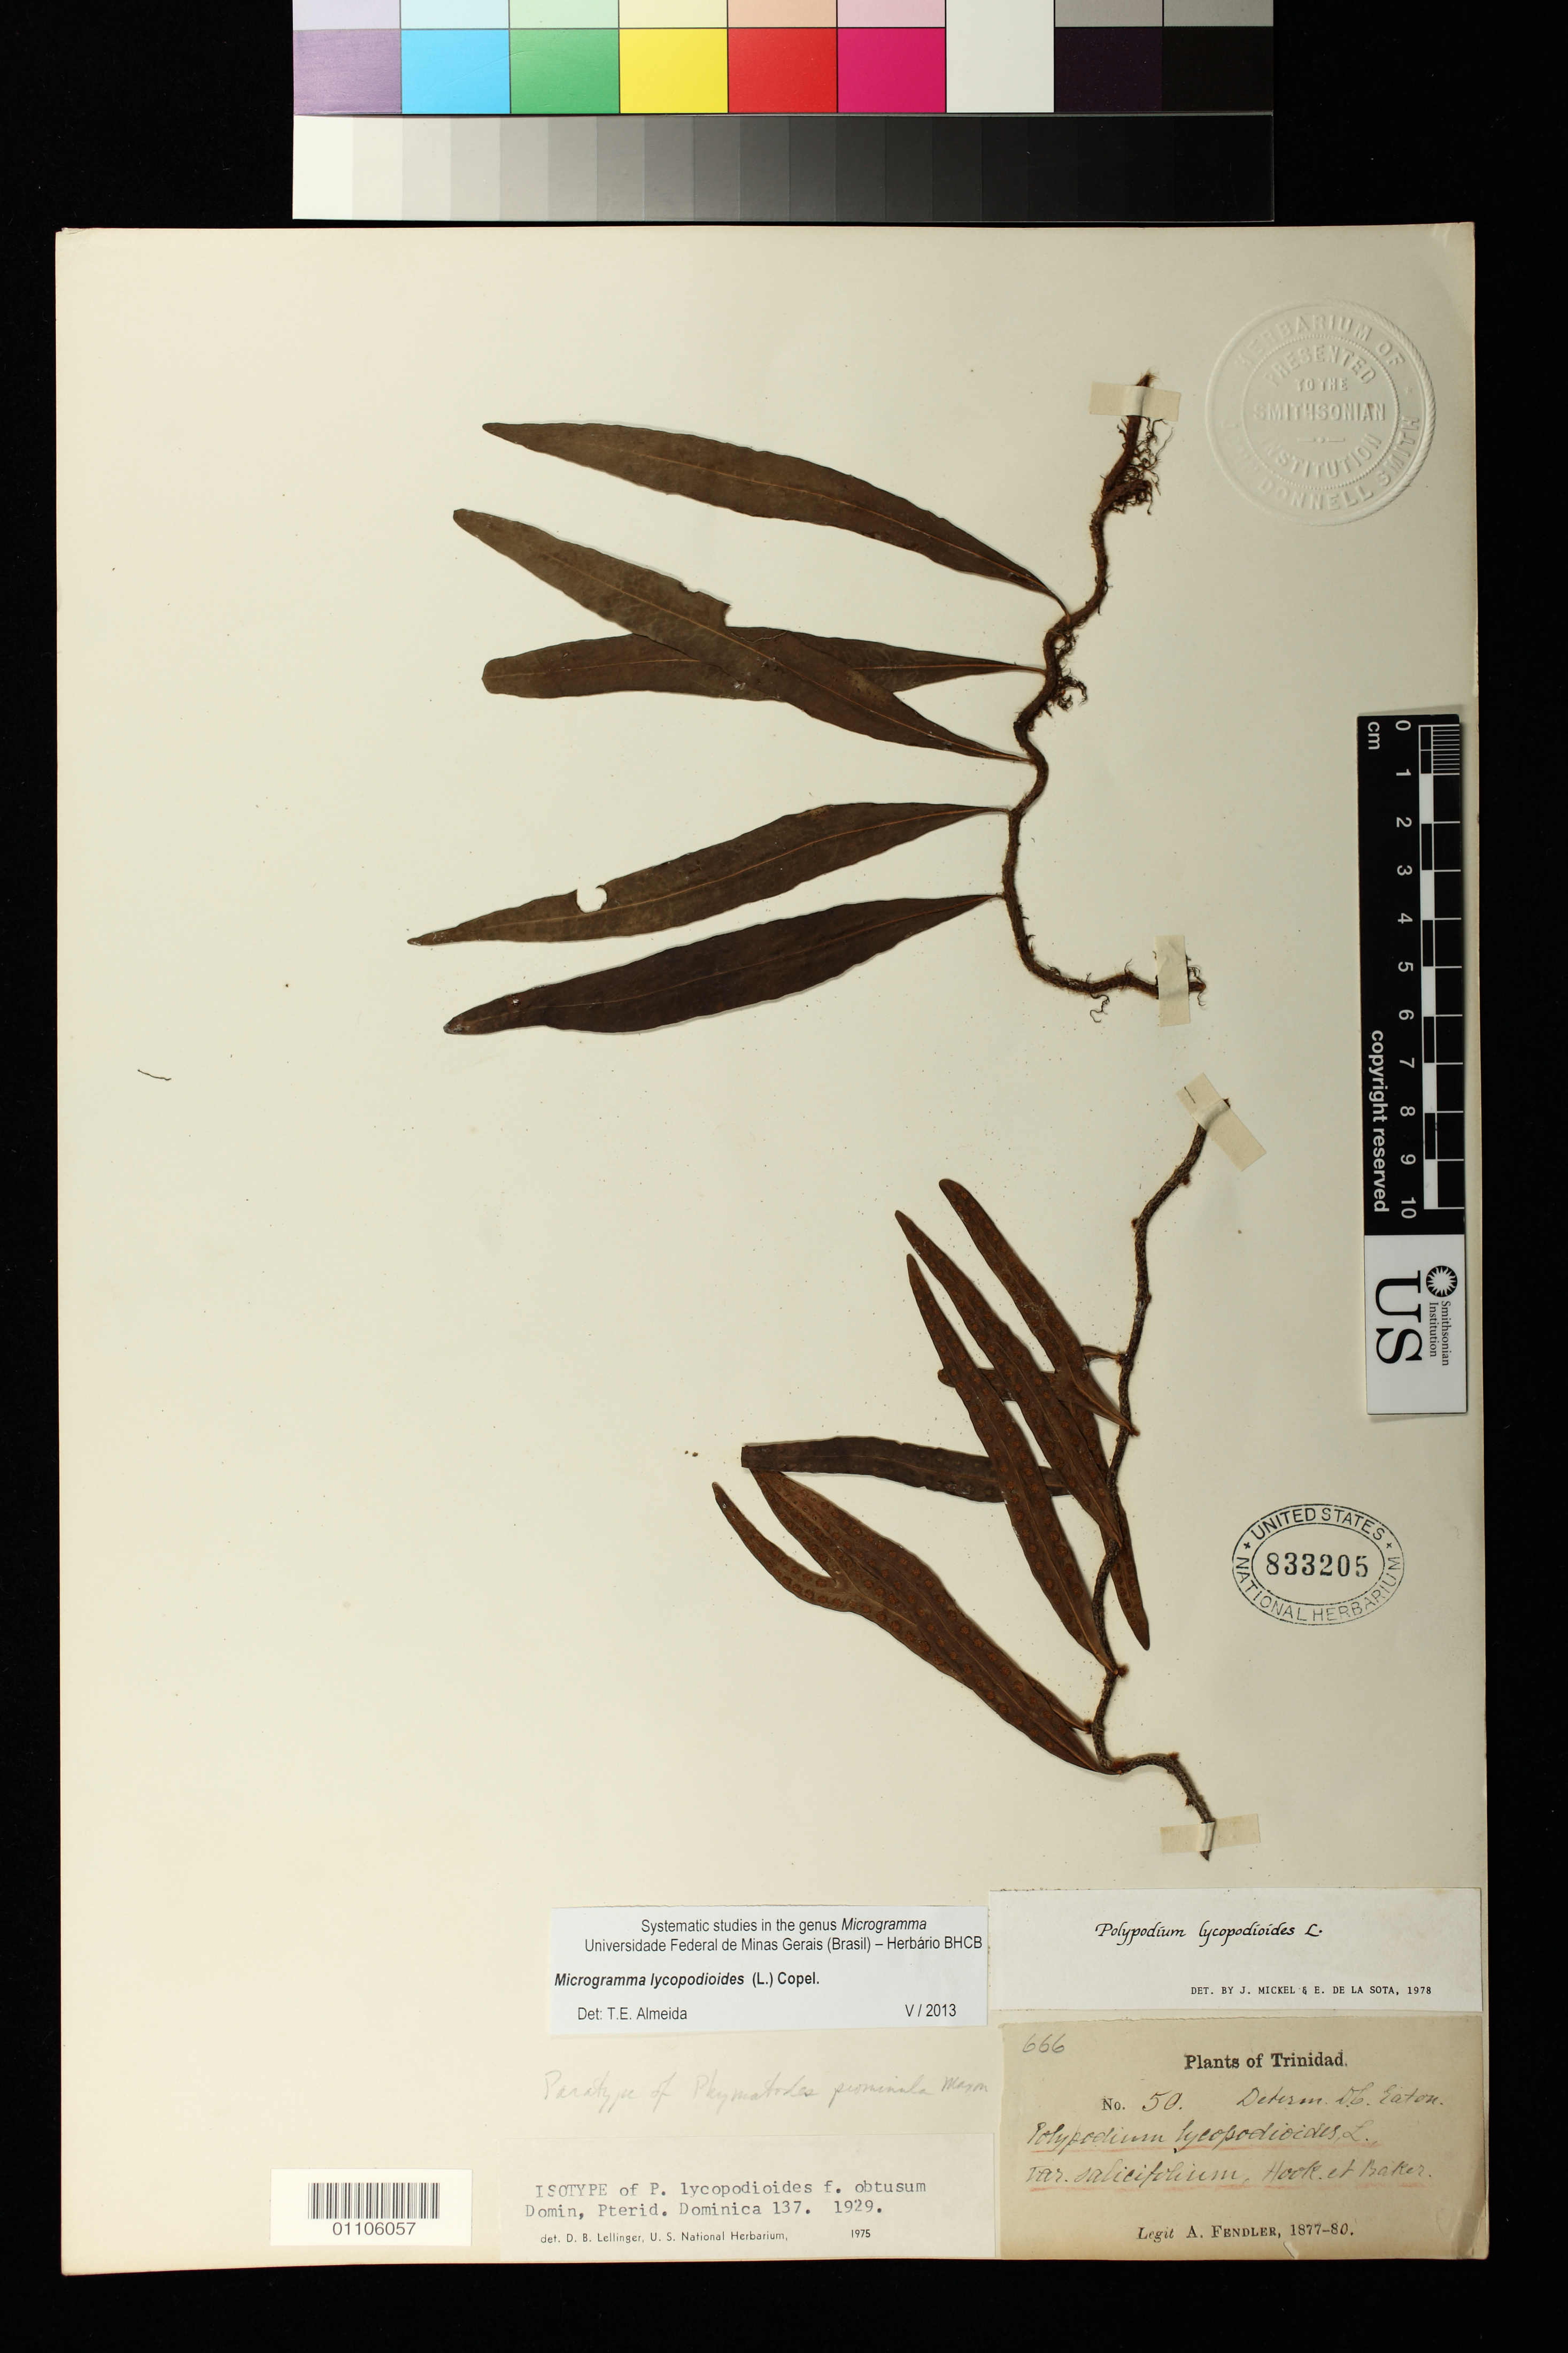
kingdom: Plantae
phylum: Tracheophyta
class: Polypodiopsida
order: Polypodiales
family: Polypodiaceae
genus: Polypodium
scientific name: Polypodium lycopodioides f. obtusum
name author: Domin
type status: Isotype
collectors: A. Fendler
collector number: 50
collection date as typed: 1877 to -- --- 1880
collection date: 1877/1880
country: Trinidad and Tobago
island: Trinidad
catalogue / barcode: US 833205